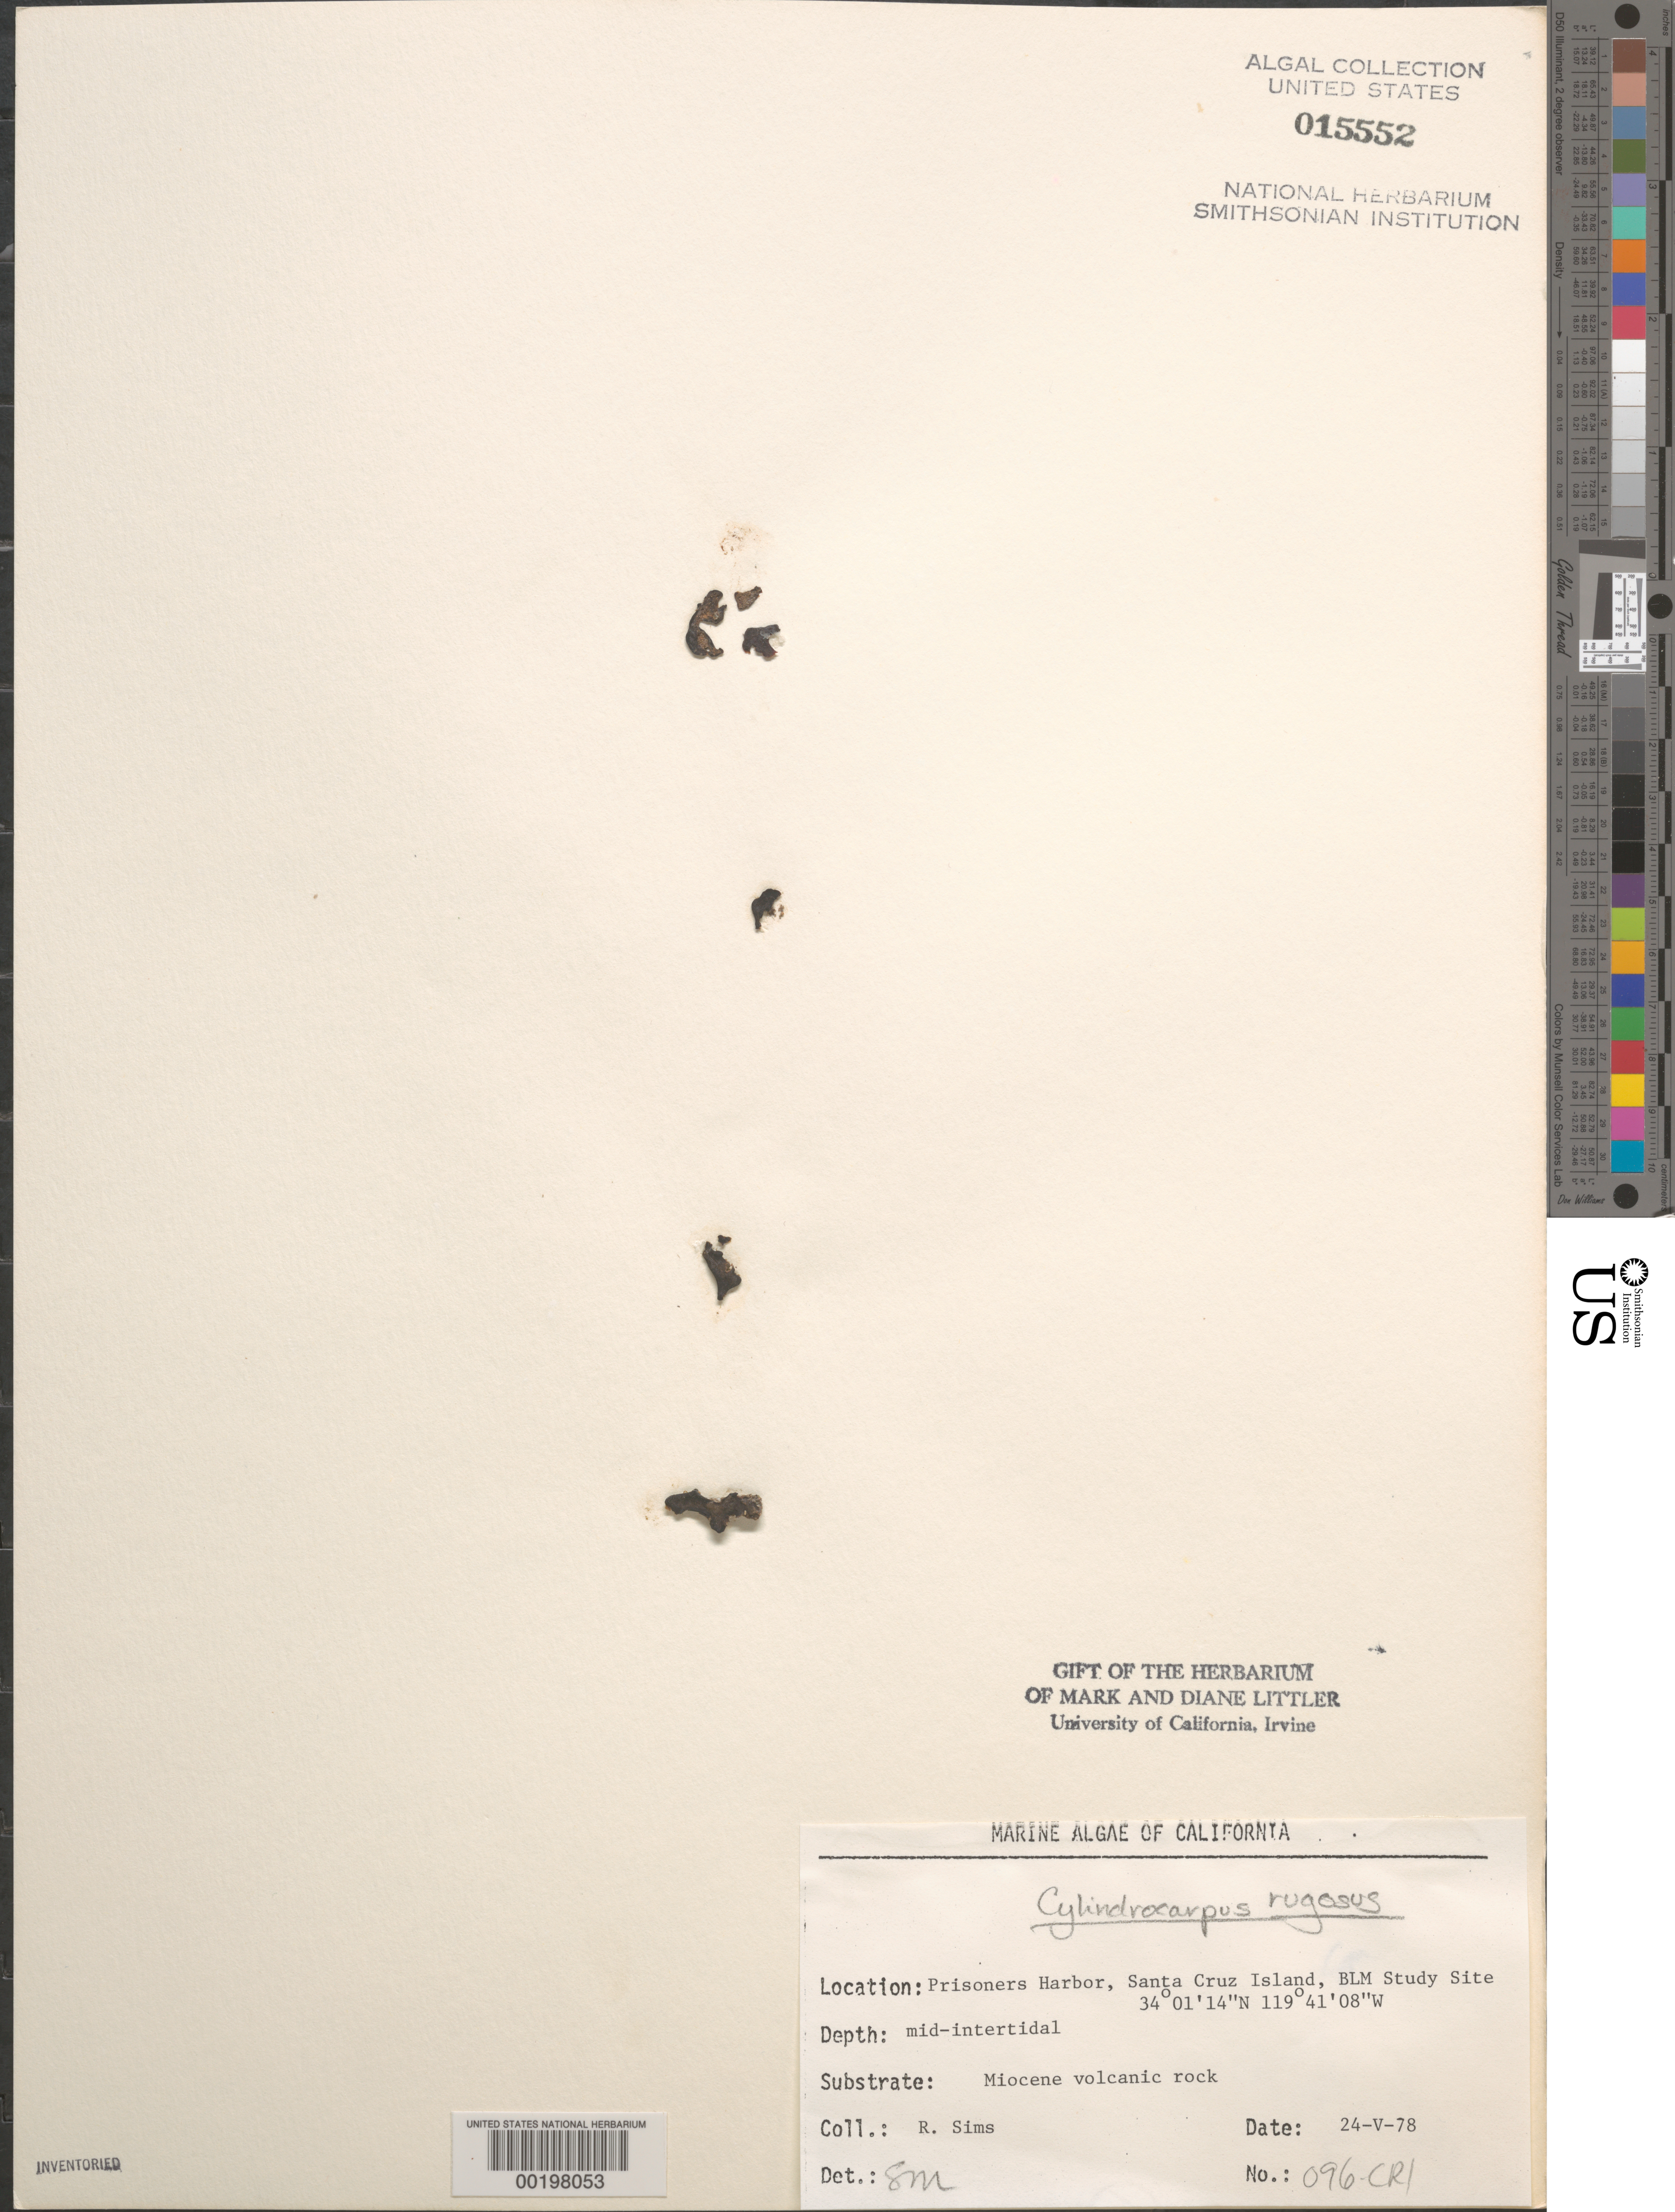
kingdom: Chromista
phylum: Ochrophyta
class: Phaeophyceae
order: Ectocarpales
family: Petrospongiaceae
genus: Petrospongium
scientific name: Petrospongium rugosum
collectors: R. H. Sims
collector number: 096-cri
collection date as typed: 24 May 1978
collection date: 1978-05-24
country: United States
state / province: California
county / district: Santa Barbara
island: Santa Cruz Island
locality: Prisoners Harbor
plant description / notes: BLM-SOCALBIGHT Rocky Intertidal Survey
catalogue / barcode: US 15552